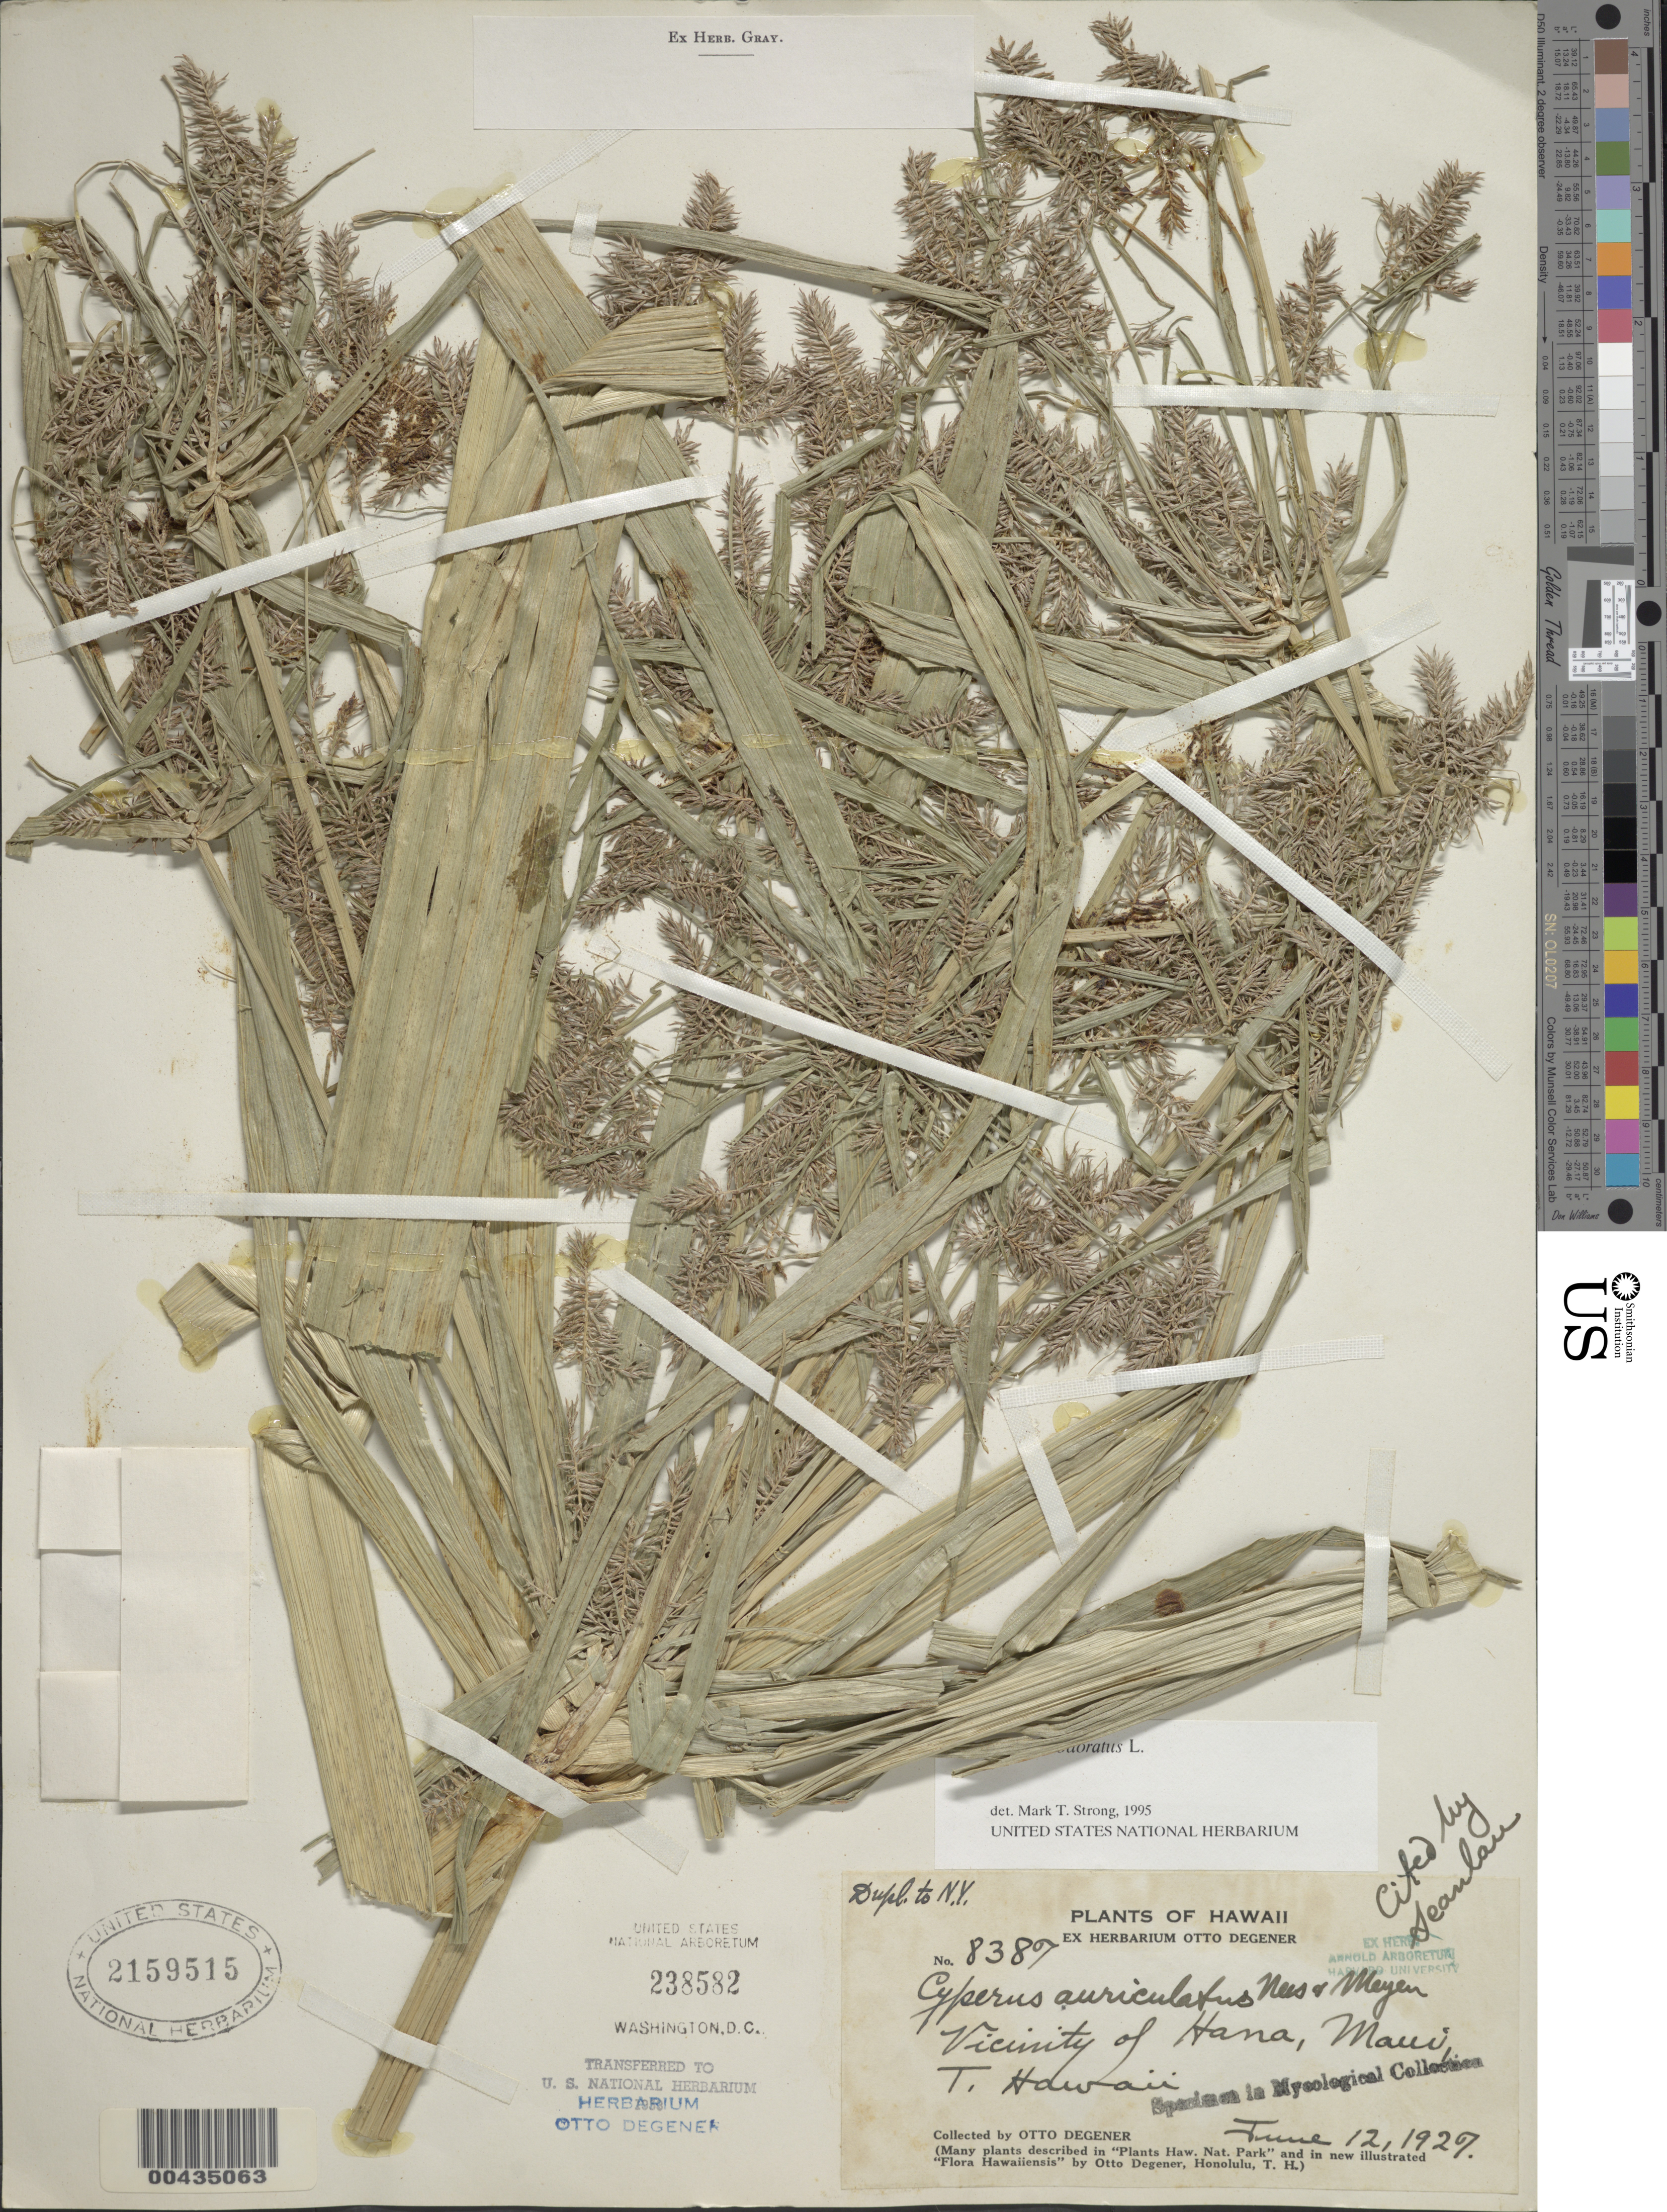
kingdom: Plantae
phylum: Tracheophyta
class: Liliopsida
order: Poales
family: Cyperaceae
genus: Cyperus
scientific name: Cyperus prescottianus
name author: Hook. & Arn.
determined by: Wagner, W. L., (BOT), Smithsonian Institution - National Museum of Natural History (UNITED STATES)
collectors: O. Degener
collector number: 8387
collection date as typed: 12 Jun 1927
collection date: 1927-06-12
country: United States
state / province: Hawaii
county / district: Maui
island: Maui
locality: Vicinity of Hana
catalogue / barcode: US 2159515